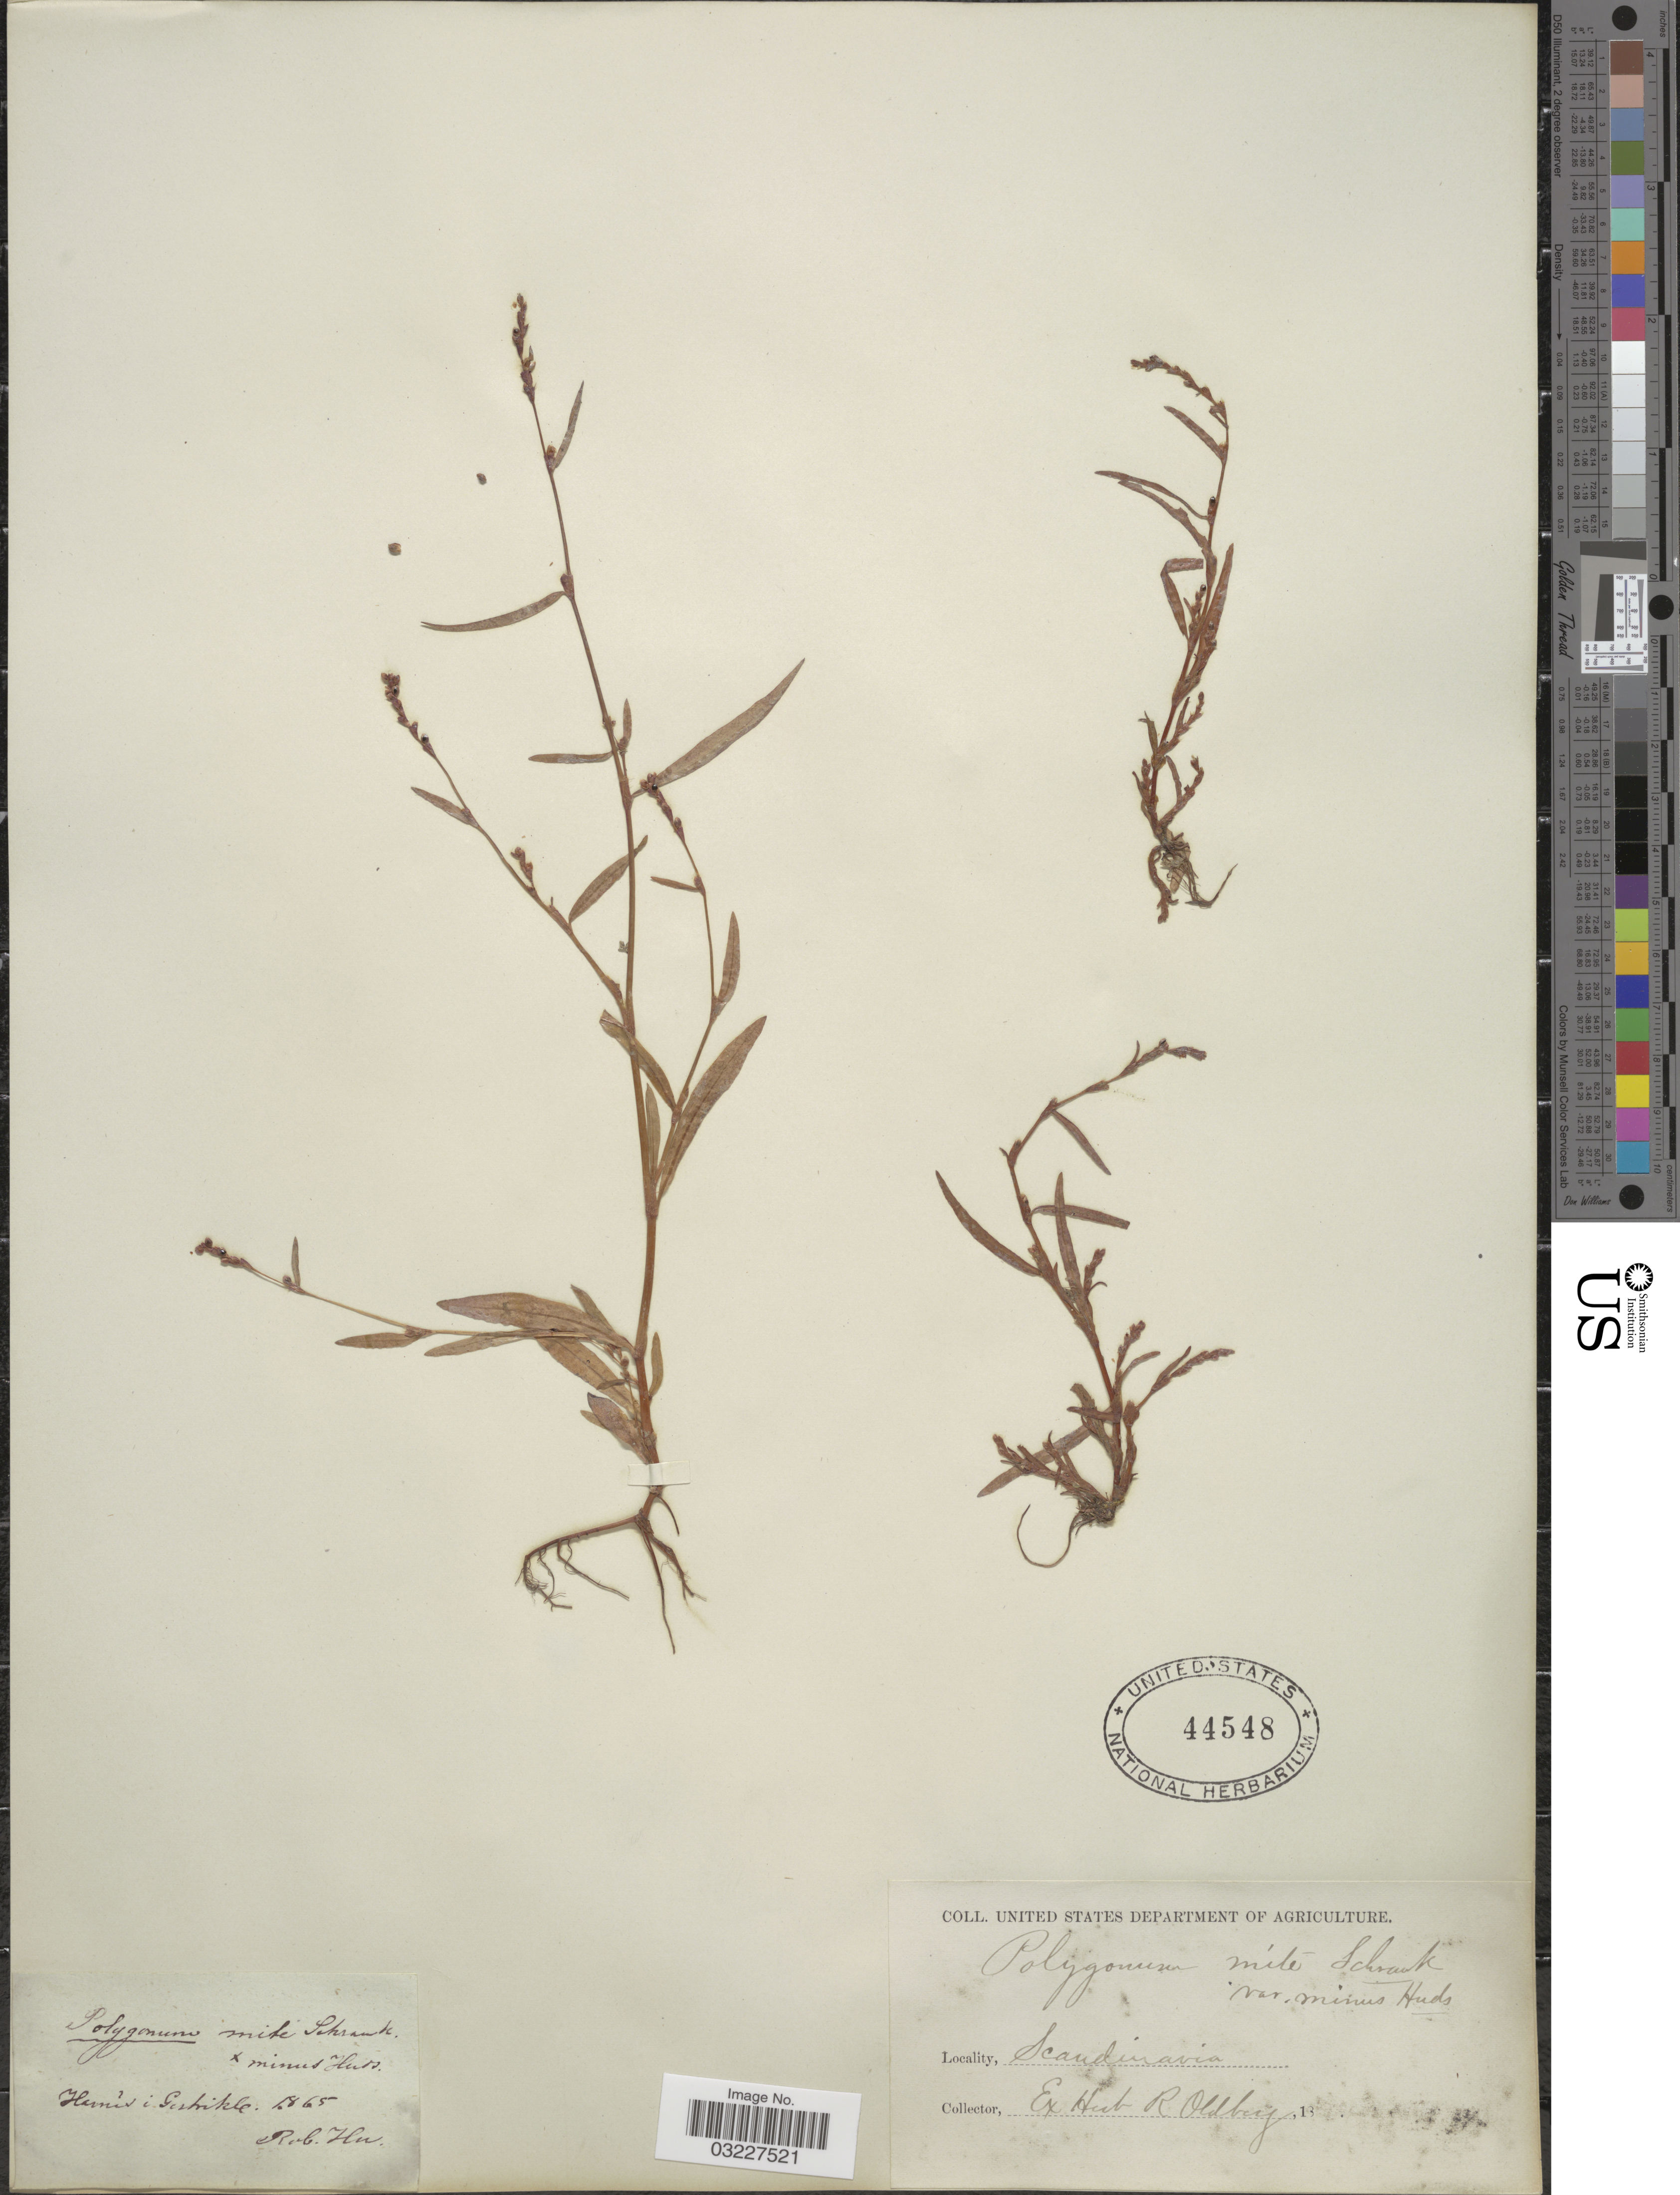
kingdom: Plantae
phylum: Tracheophyta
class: Magnoliopsida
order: Caryophyllales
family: Polygonaceae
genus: Polygonum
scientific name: Polygonum mite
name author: Schrank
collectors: R. Hu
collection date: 1865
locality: Hunin i. Schikle. [interpreted] Scandinavia.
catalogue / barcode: US 44548